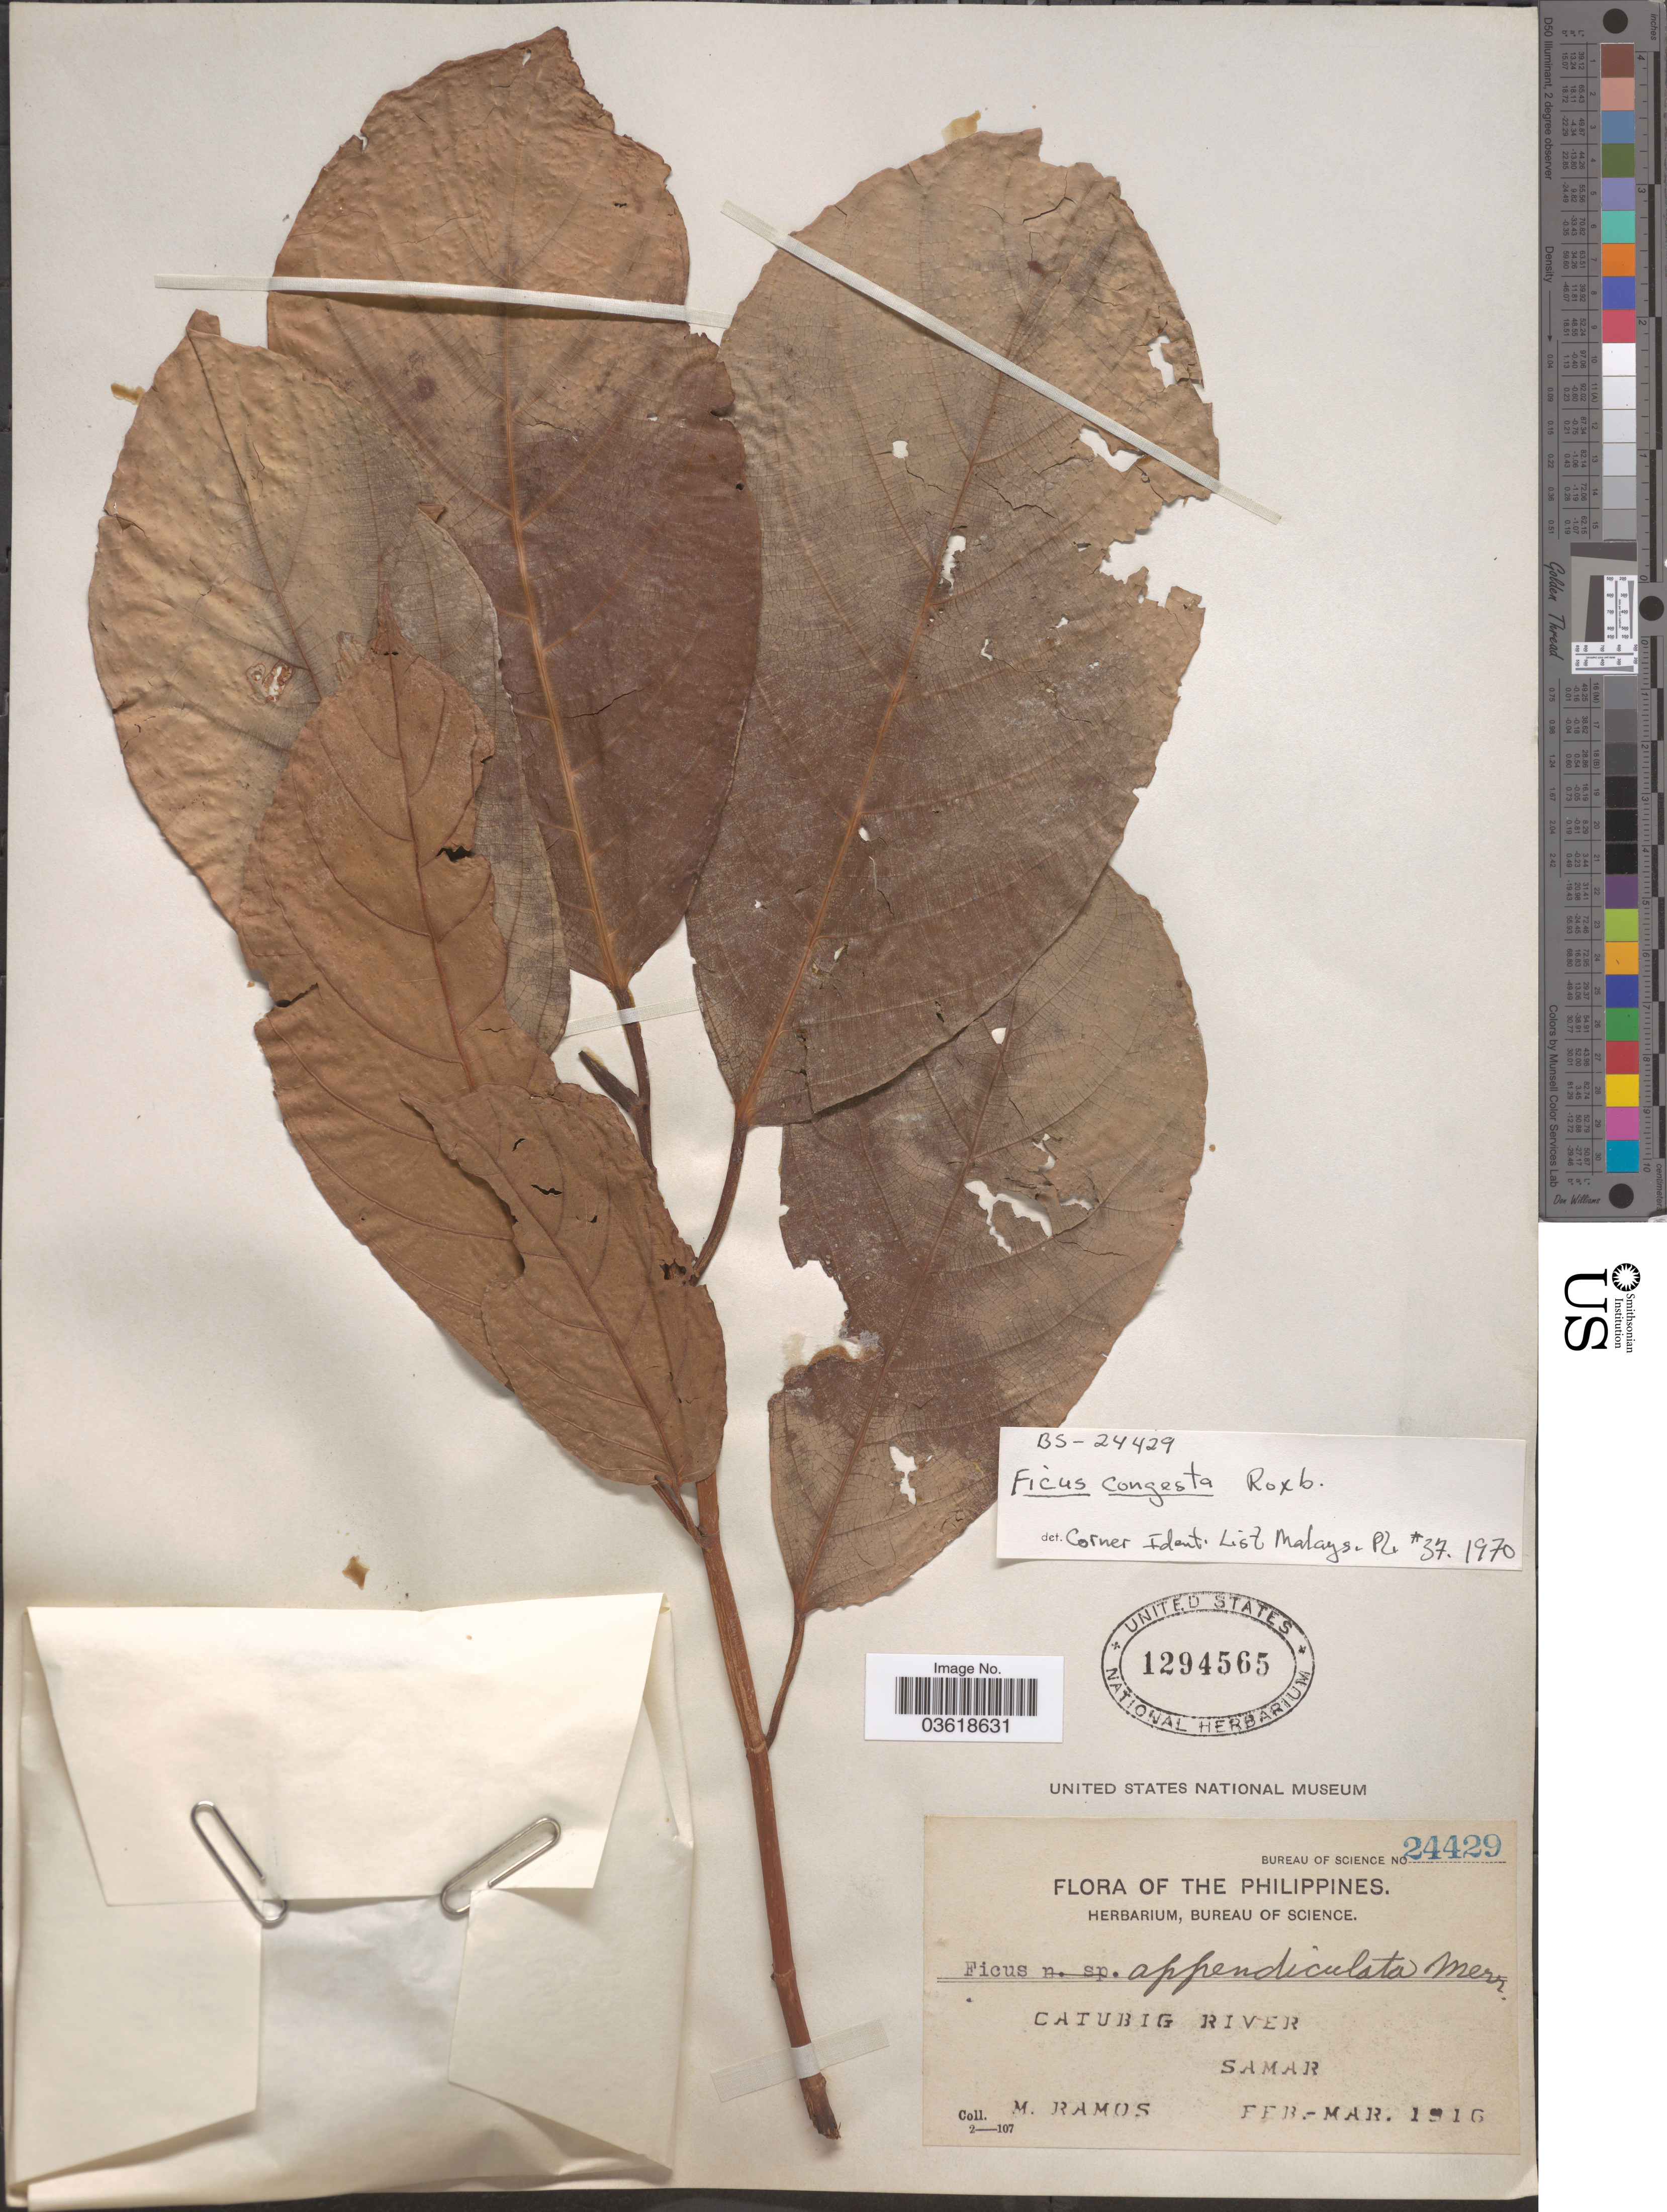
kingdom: Plantae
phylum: Tracheophyta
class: Magnoliopsida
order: Rosales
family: Moraceae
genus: Ficus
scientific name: Ficus congesta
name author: Roxb.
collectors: M. Ramos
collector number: Bureau of Science 24429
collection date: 1916-02/1916-03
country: Philippines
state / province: Eastern Visayas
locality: Catubig River. Samar.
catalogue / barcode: US 1294565